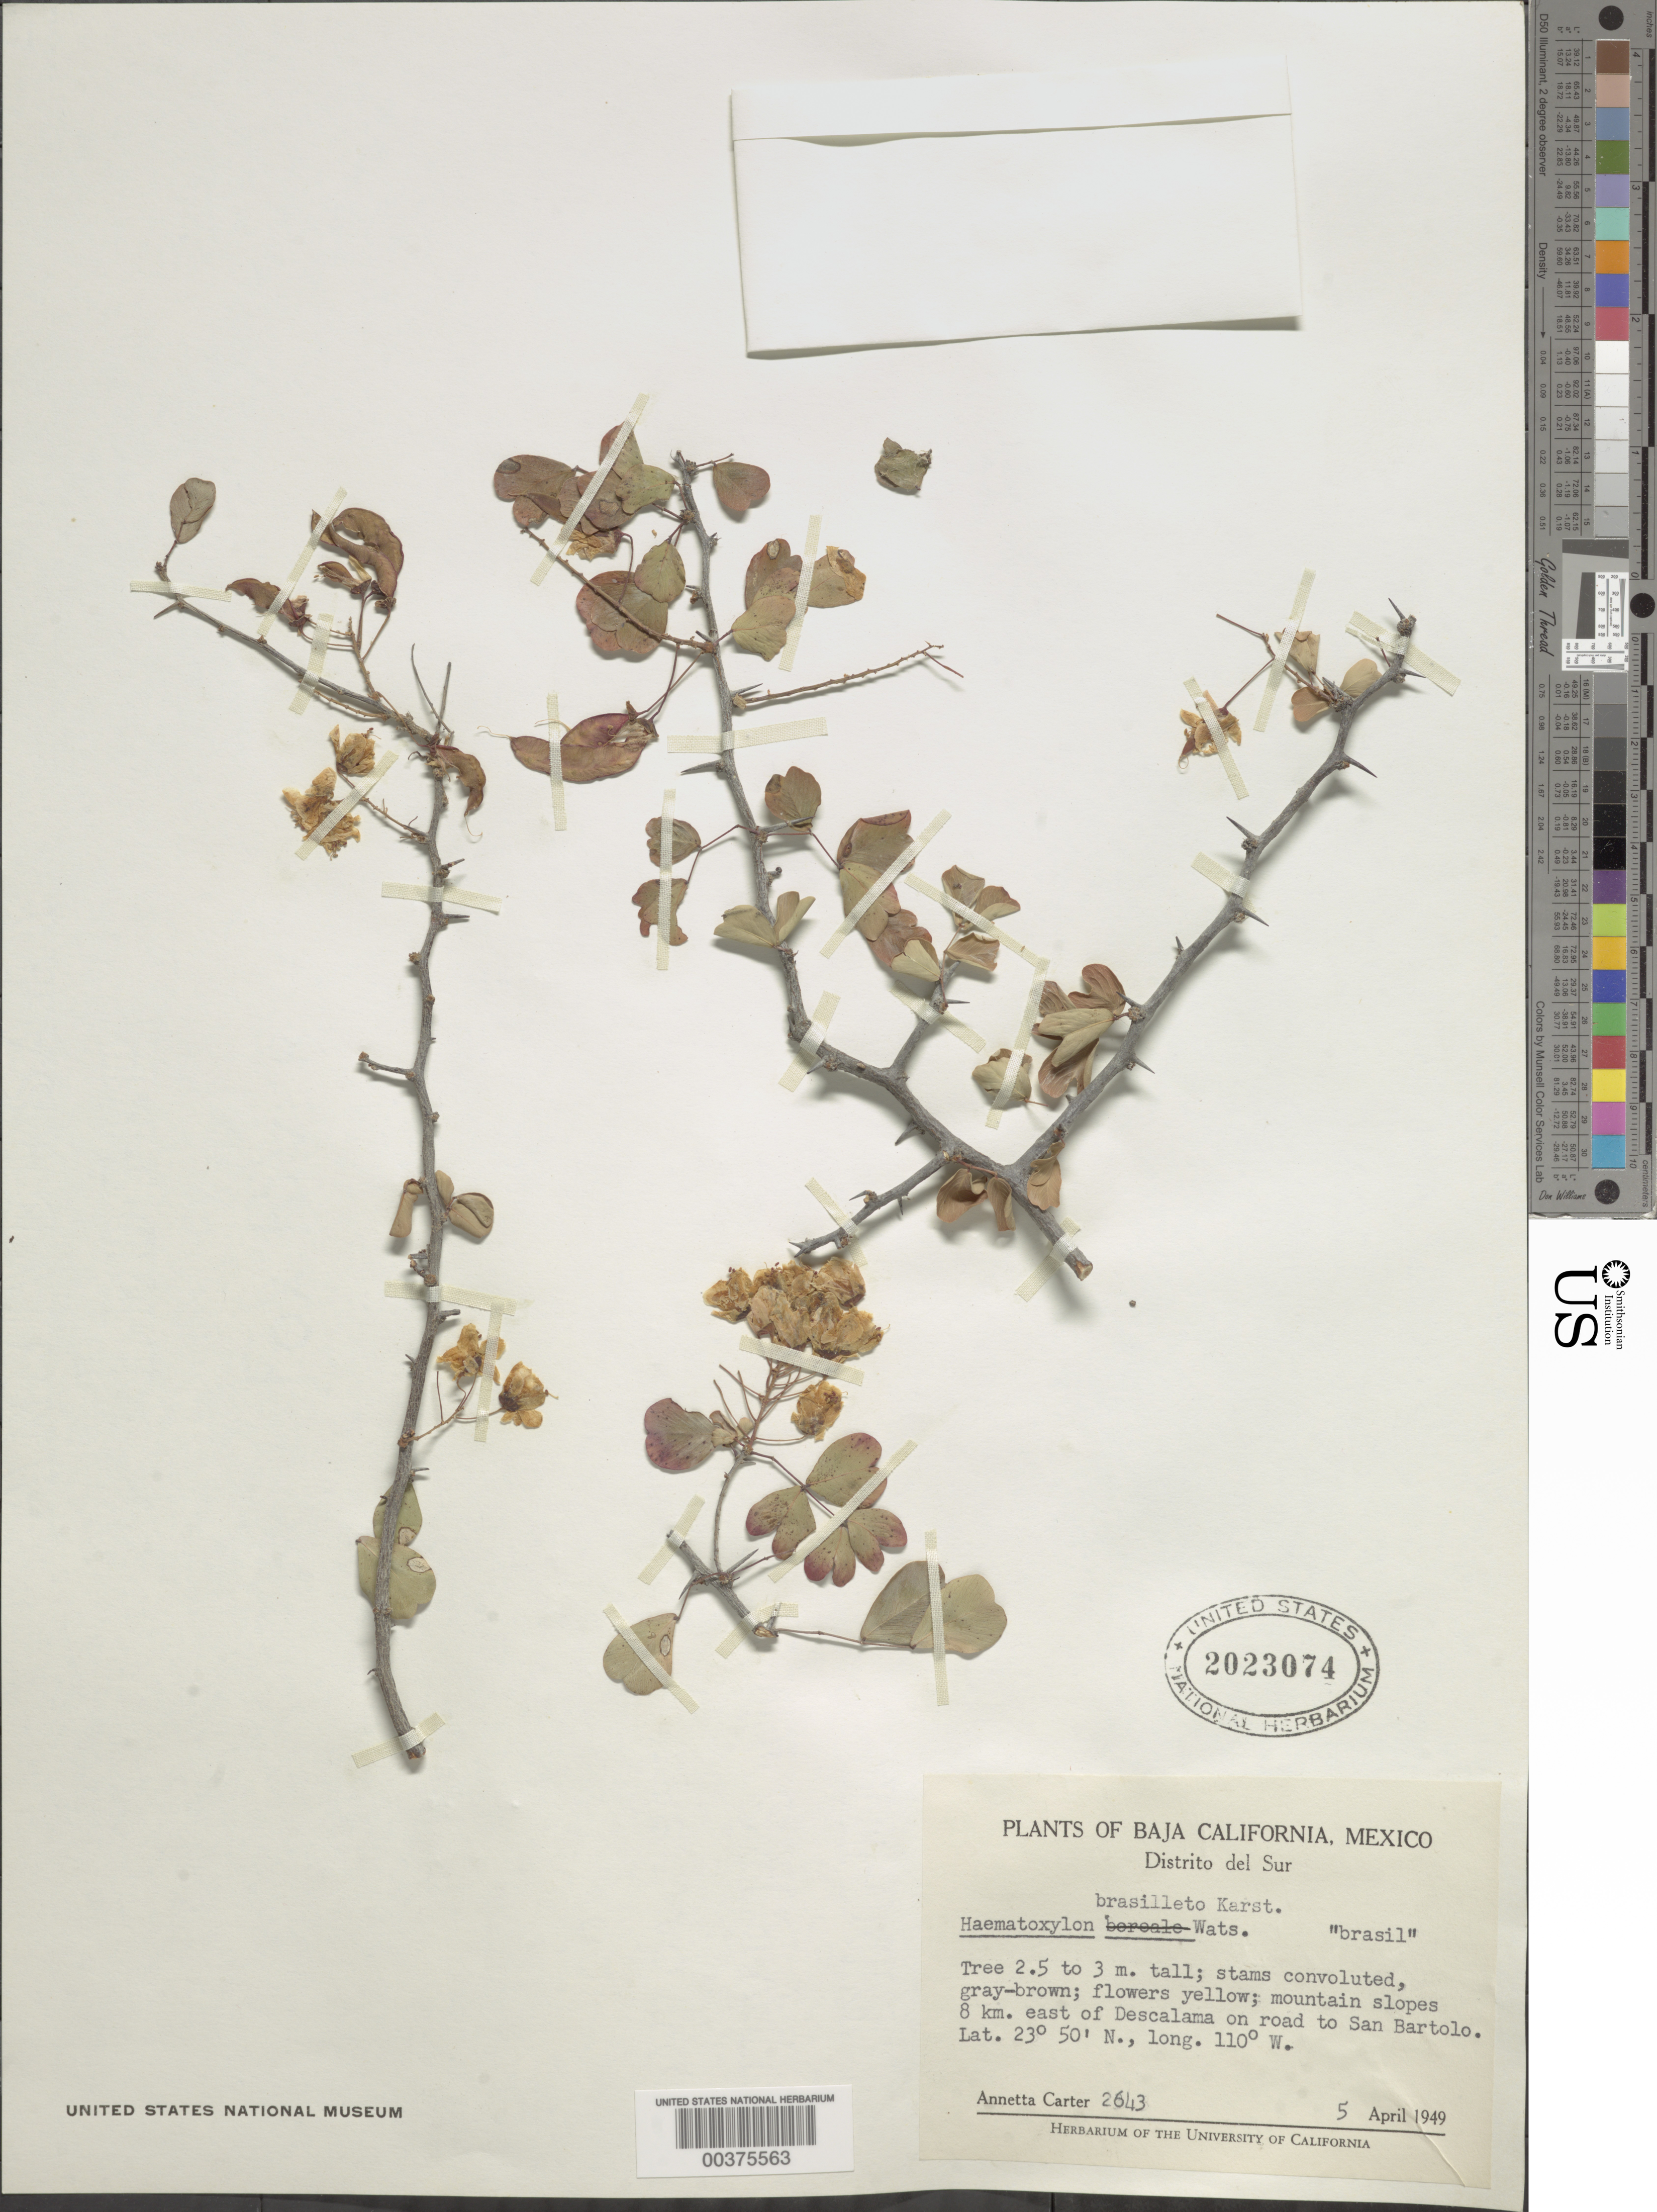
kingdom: Plantae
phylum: Tracheophyta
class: Magnoliopsida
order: Fabales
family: Fabaceae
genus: Haematoxylum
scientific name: Haematoxylum brasiletto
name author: H. Karst.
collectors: A. M. Carter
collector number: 2643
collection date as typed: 05 Apr 1949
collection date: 1949-04-05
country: Mexico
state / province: Baja California Sur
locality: Mountain slopes 8 km E of Descalama on road to San Bartolo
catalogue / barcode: US 2023074